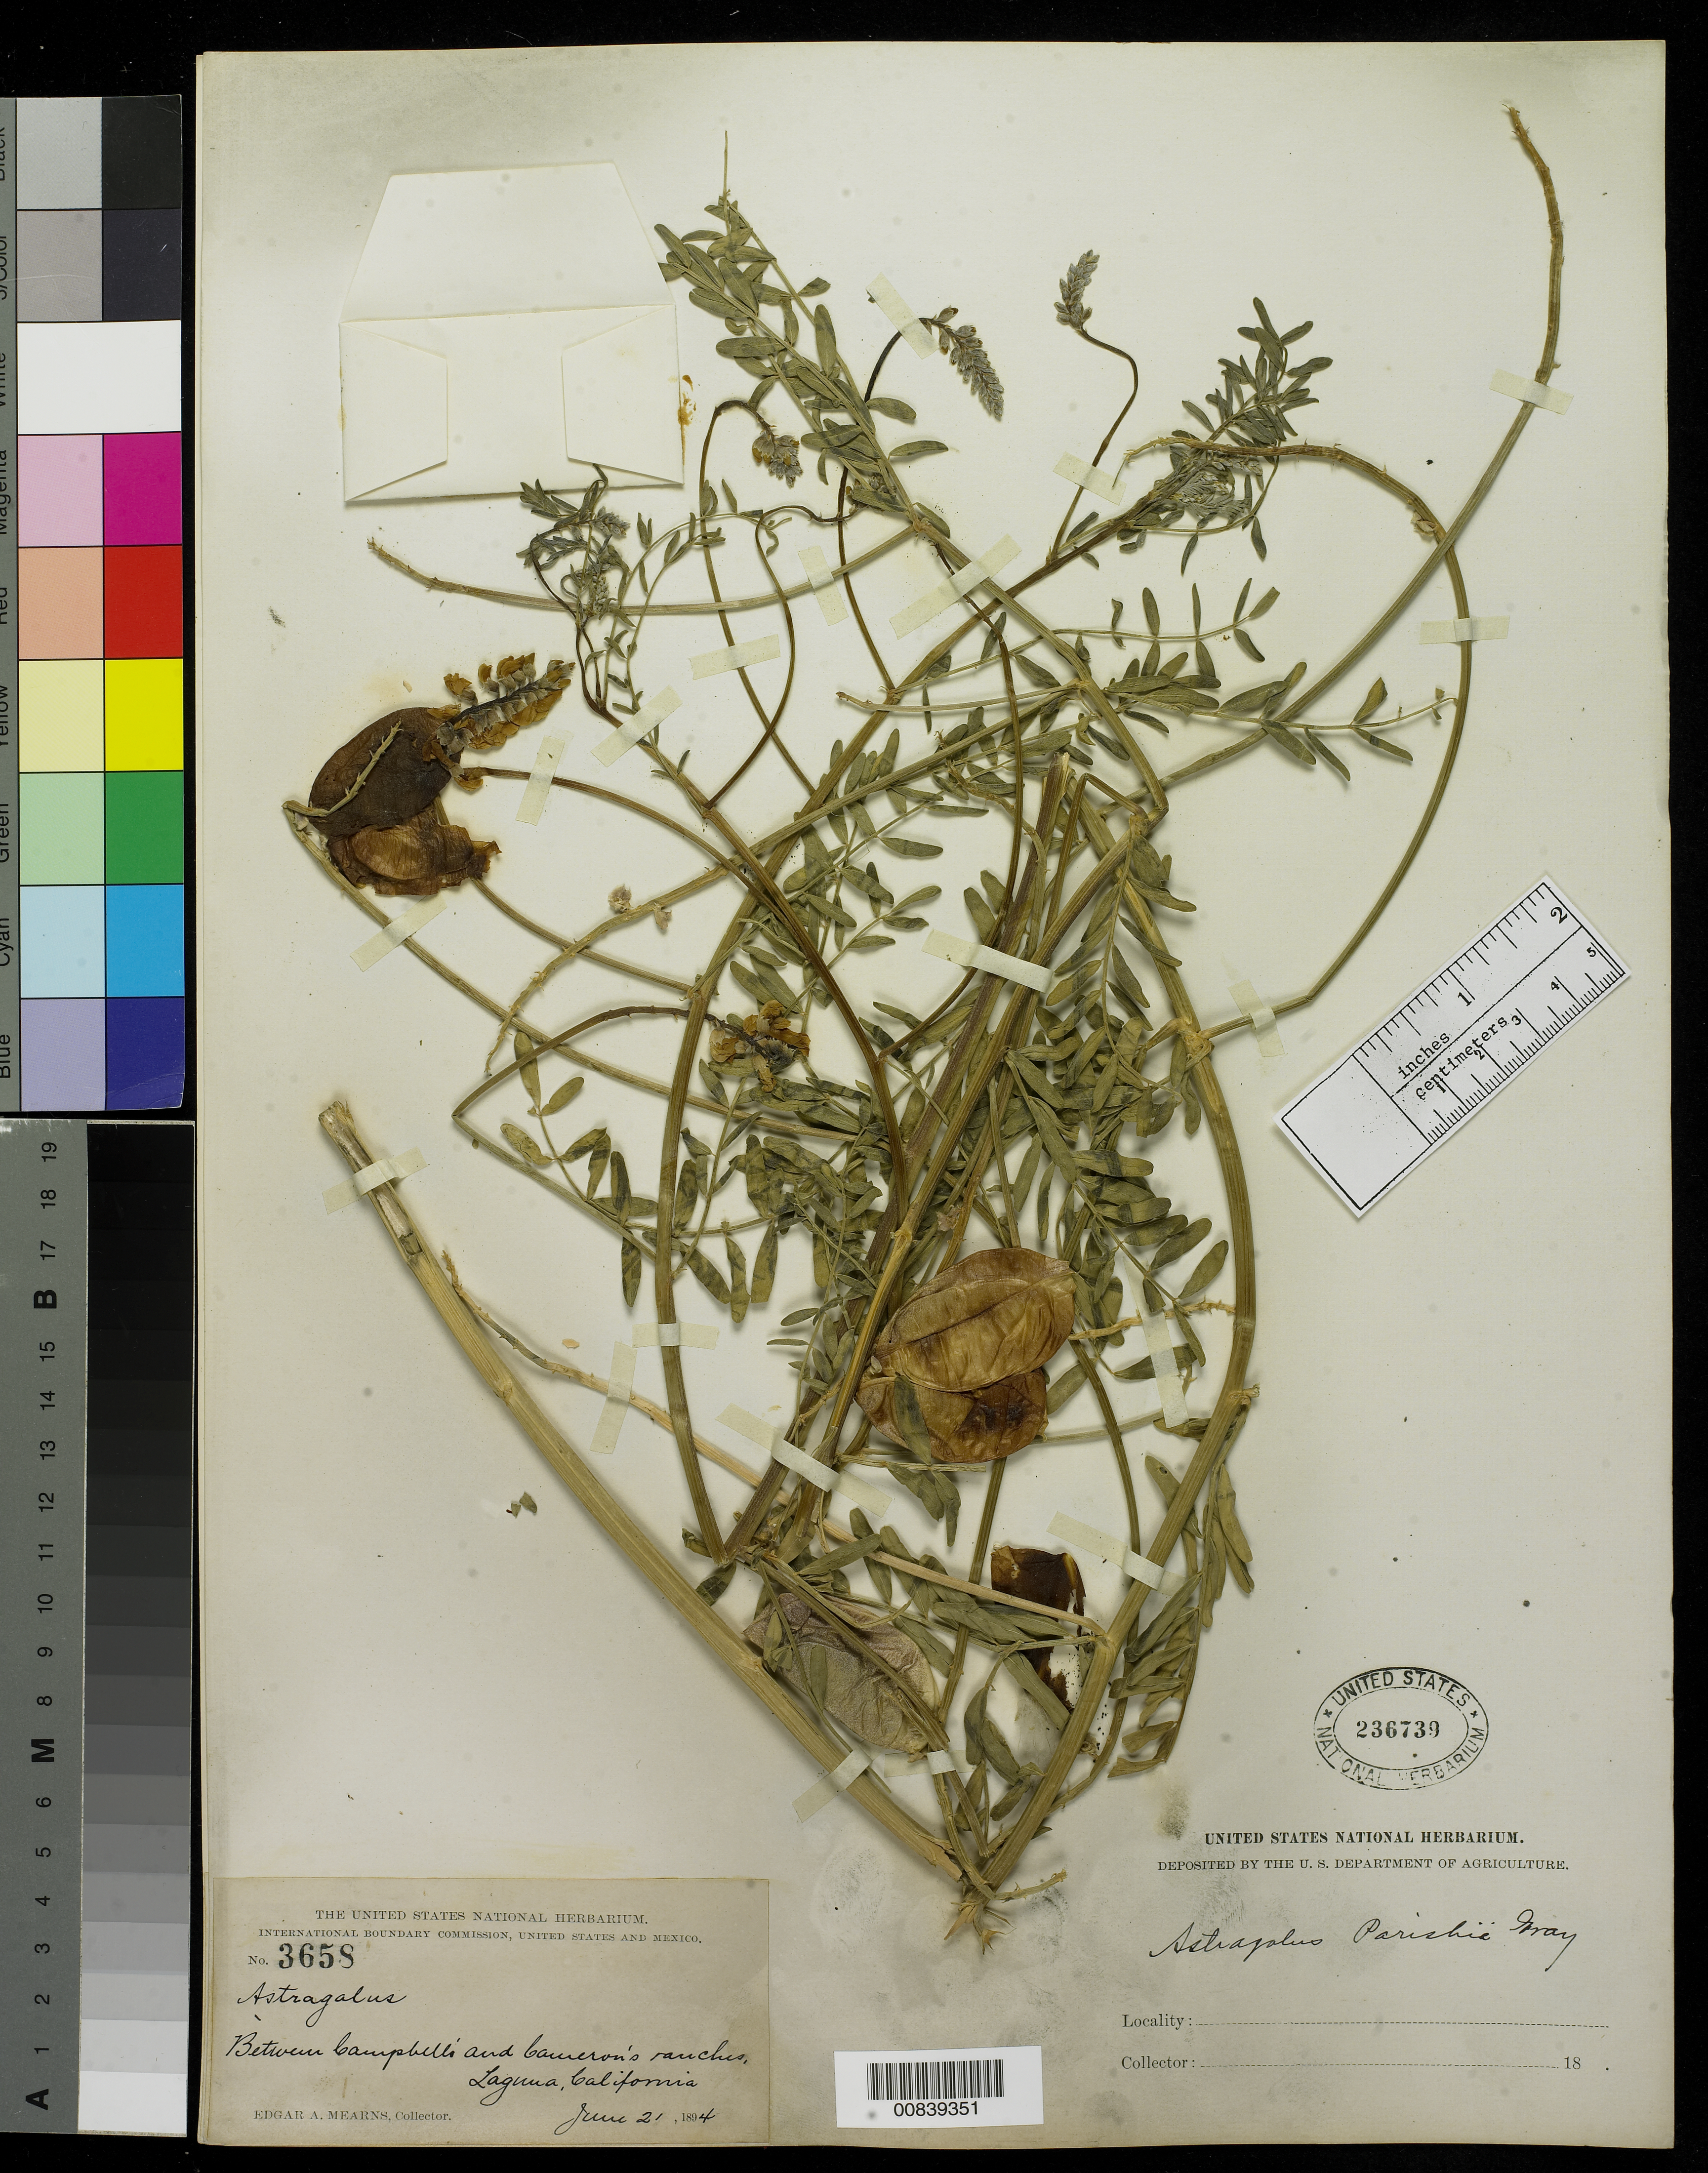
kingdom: Plantae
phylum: Tracheophyta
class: Magnoliopsida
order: Fabales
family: Fabaceae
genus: Astragalus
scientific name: Astragalus parishii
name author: A. Gray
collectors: E. A. Mearns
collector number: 3658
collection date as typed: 21 Jun 1894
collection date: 1894-06-21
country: United States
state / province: California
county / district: Orange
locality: Between Campbell's and Cameron's ranches, Laguna, California.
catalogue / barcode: US 236739